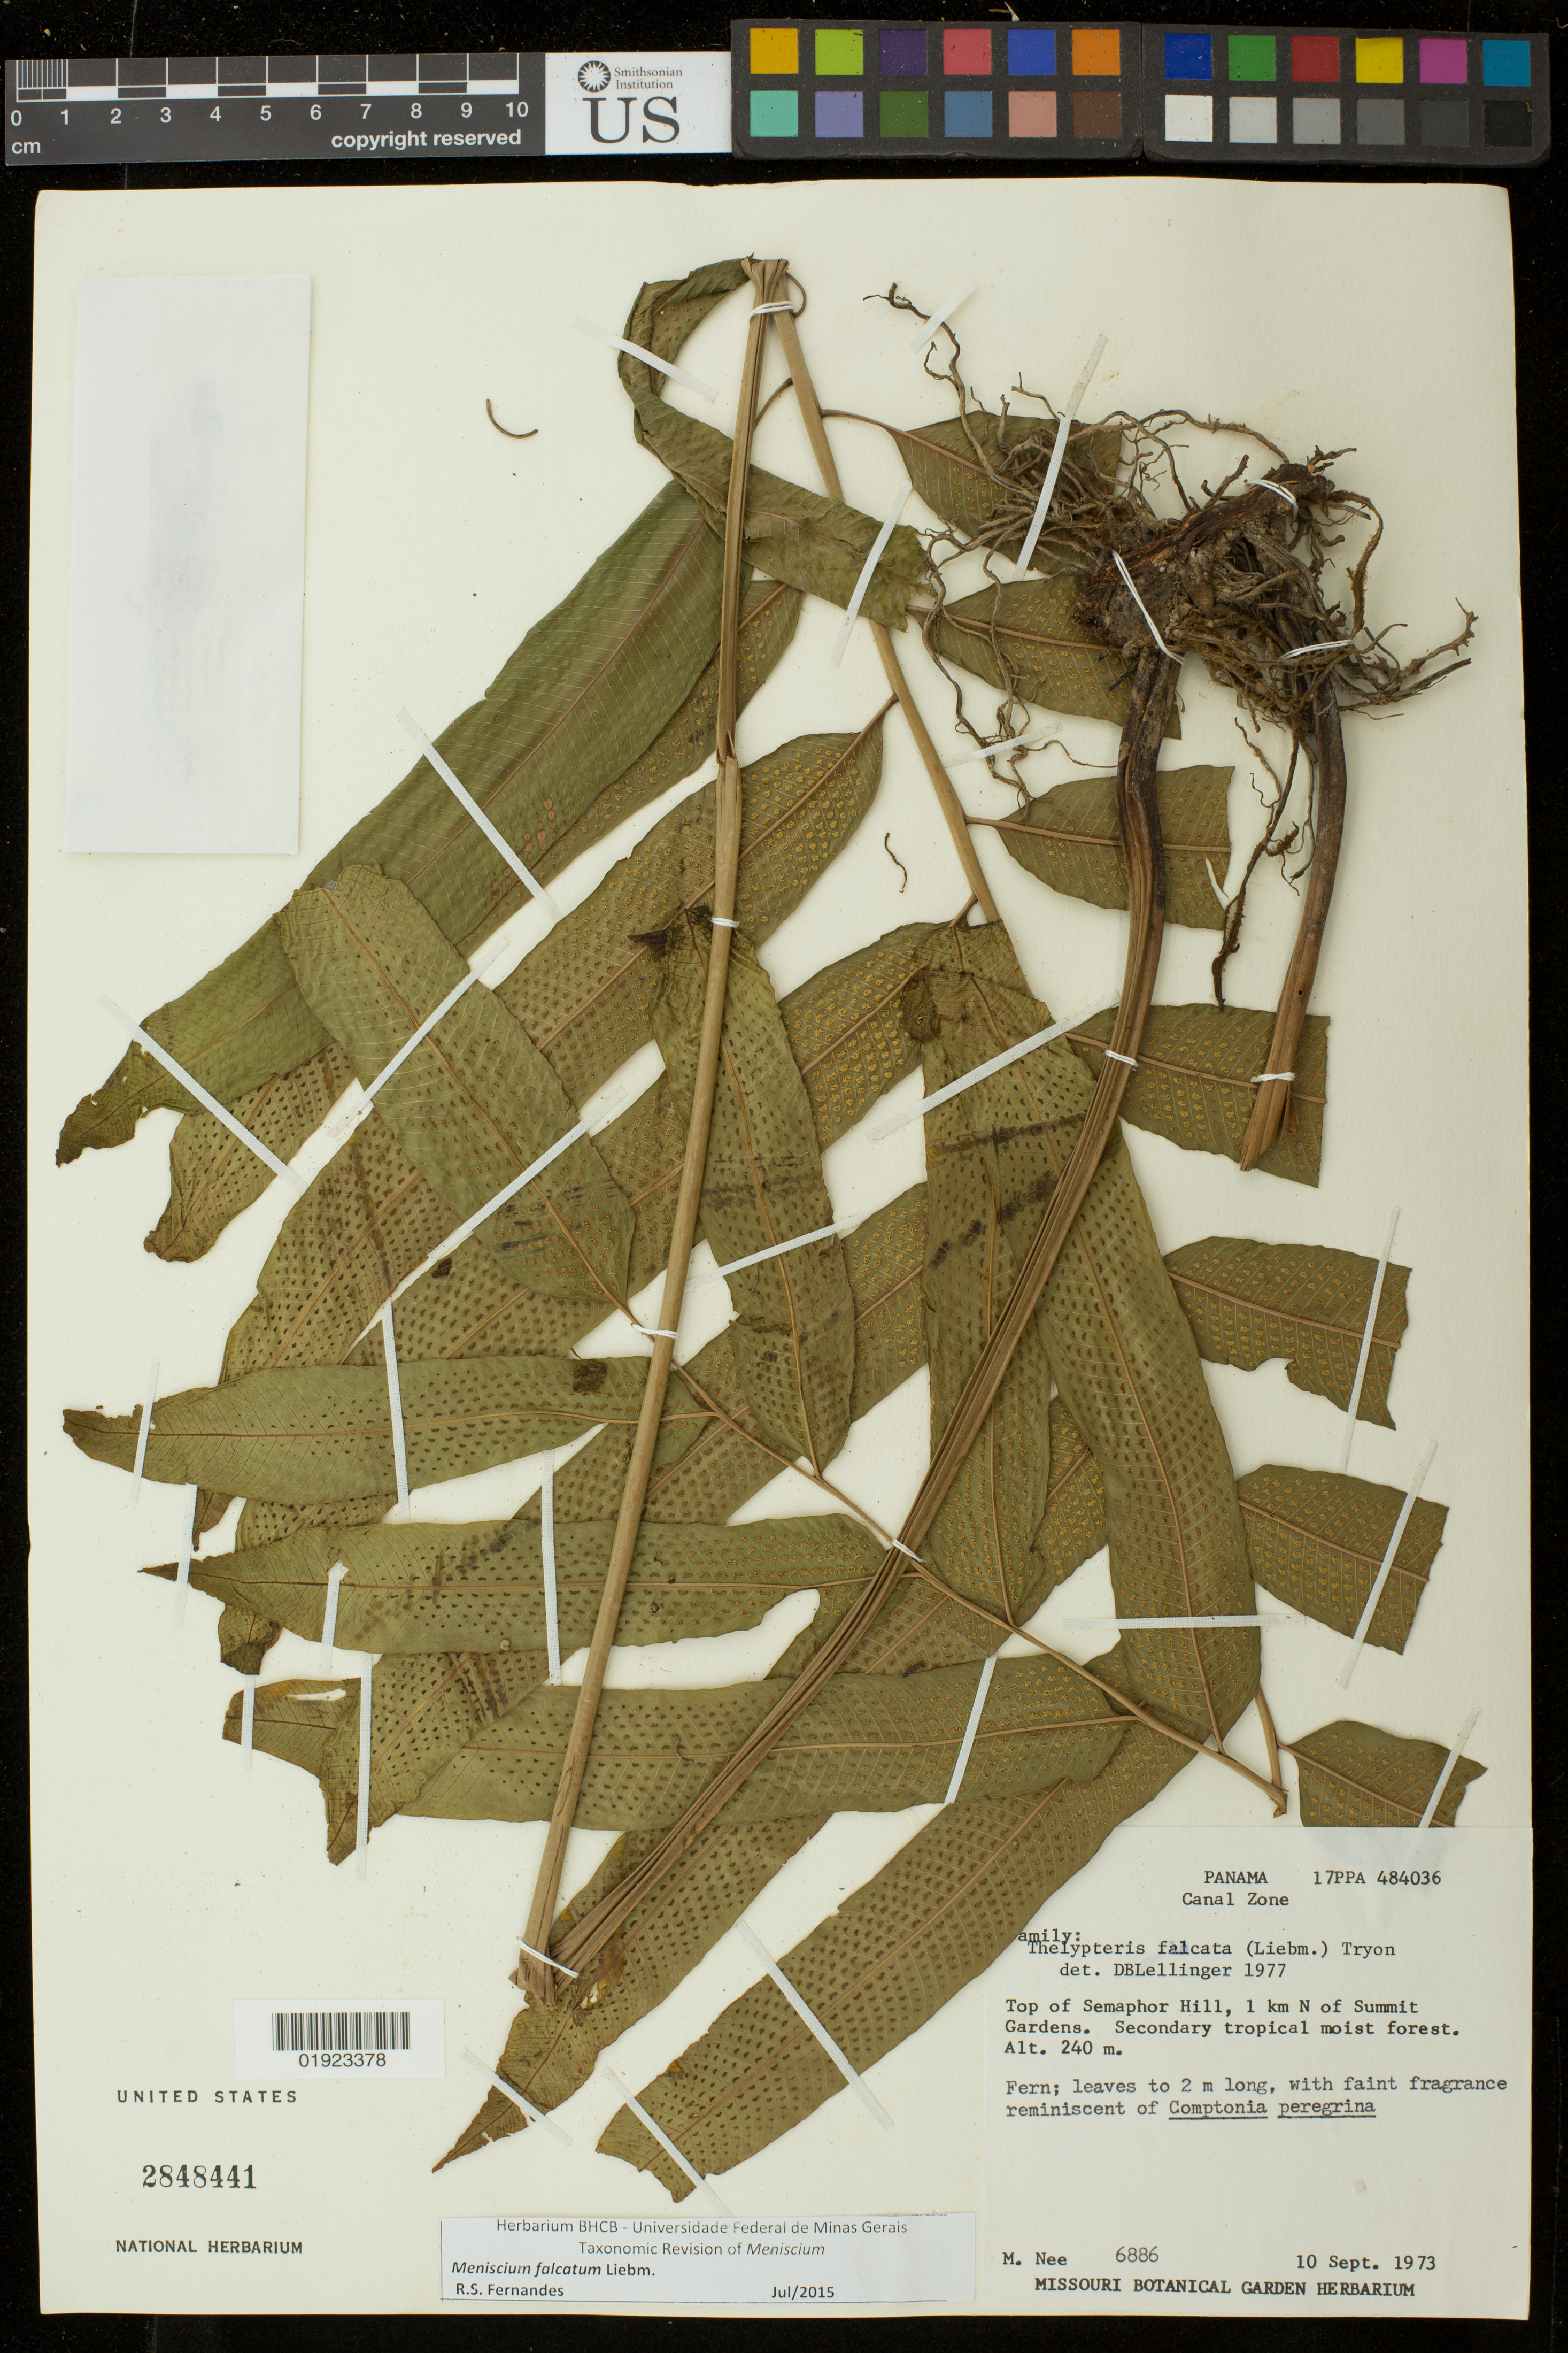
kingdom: Plantae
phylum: Tracheophyta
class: Polypodiopsida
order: Polypodiales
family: Thelypteridaceae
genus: Meniscium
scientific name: Meniscium falcatum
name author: Liebm.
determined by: Fernandes, R. S.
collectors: M. Nee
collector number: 6886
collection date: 1973-09-10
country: Panama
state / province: Panamá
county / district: Canal Zone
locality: Top of Semaphor Hill, 1 km N of Summit Gardens.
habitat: Secondary tropical moist forest.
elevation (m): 240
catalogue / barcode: US 2848441